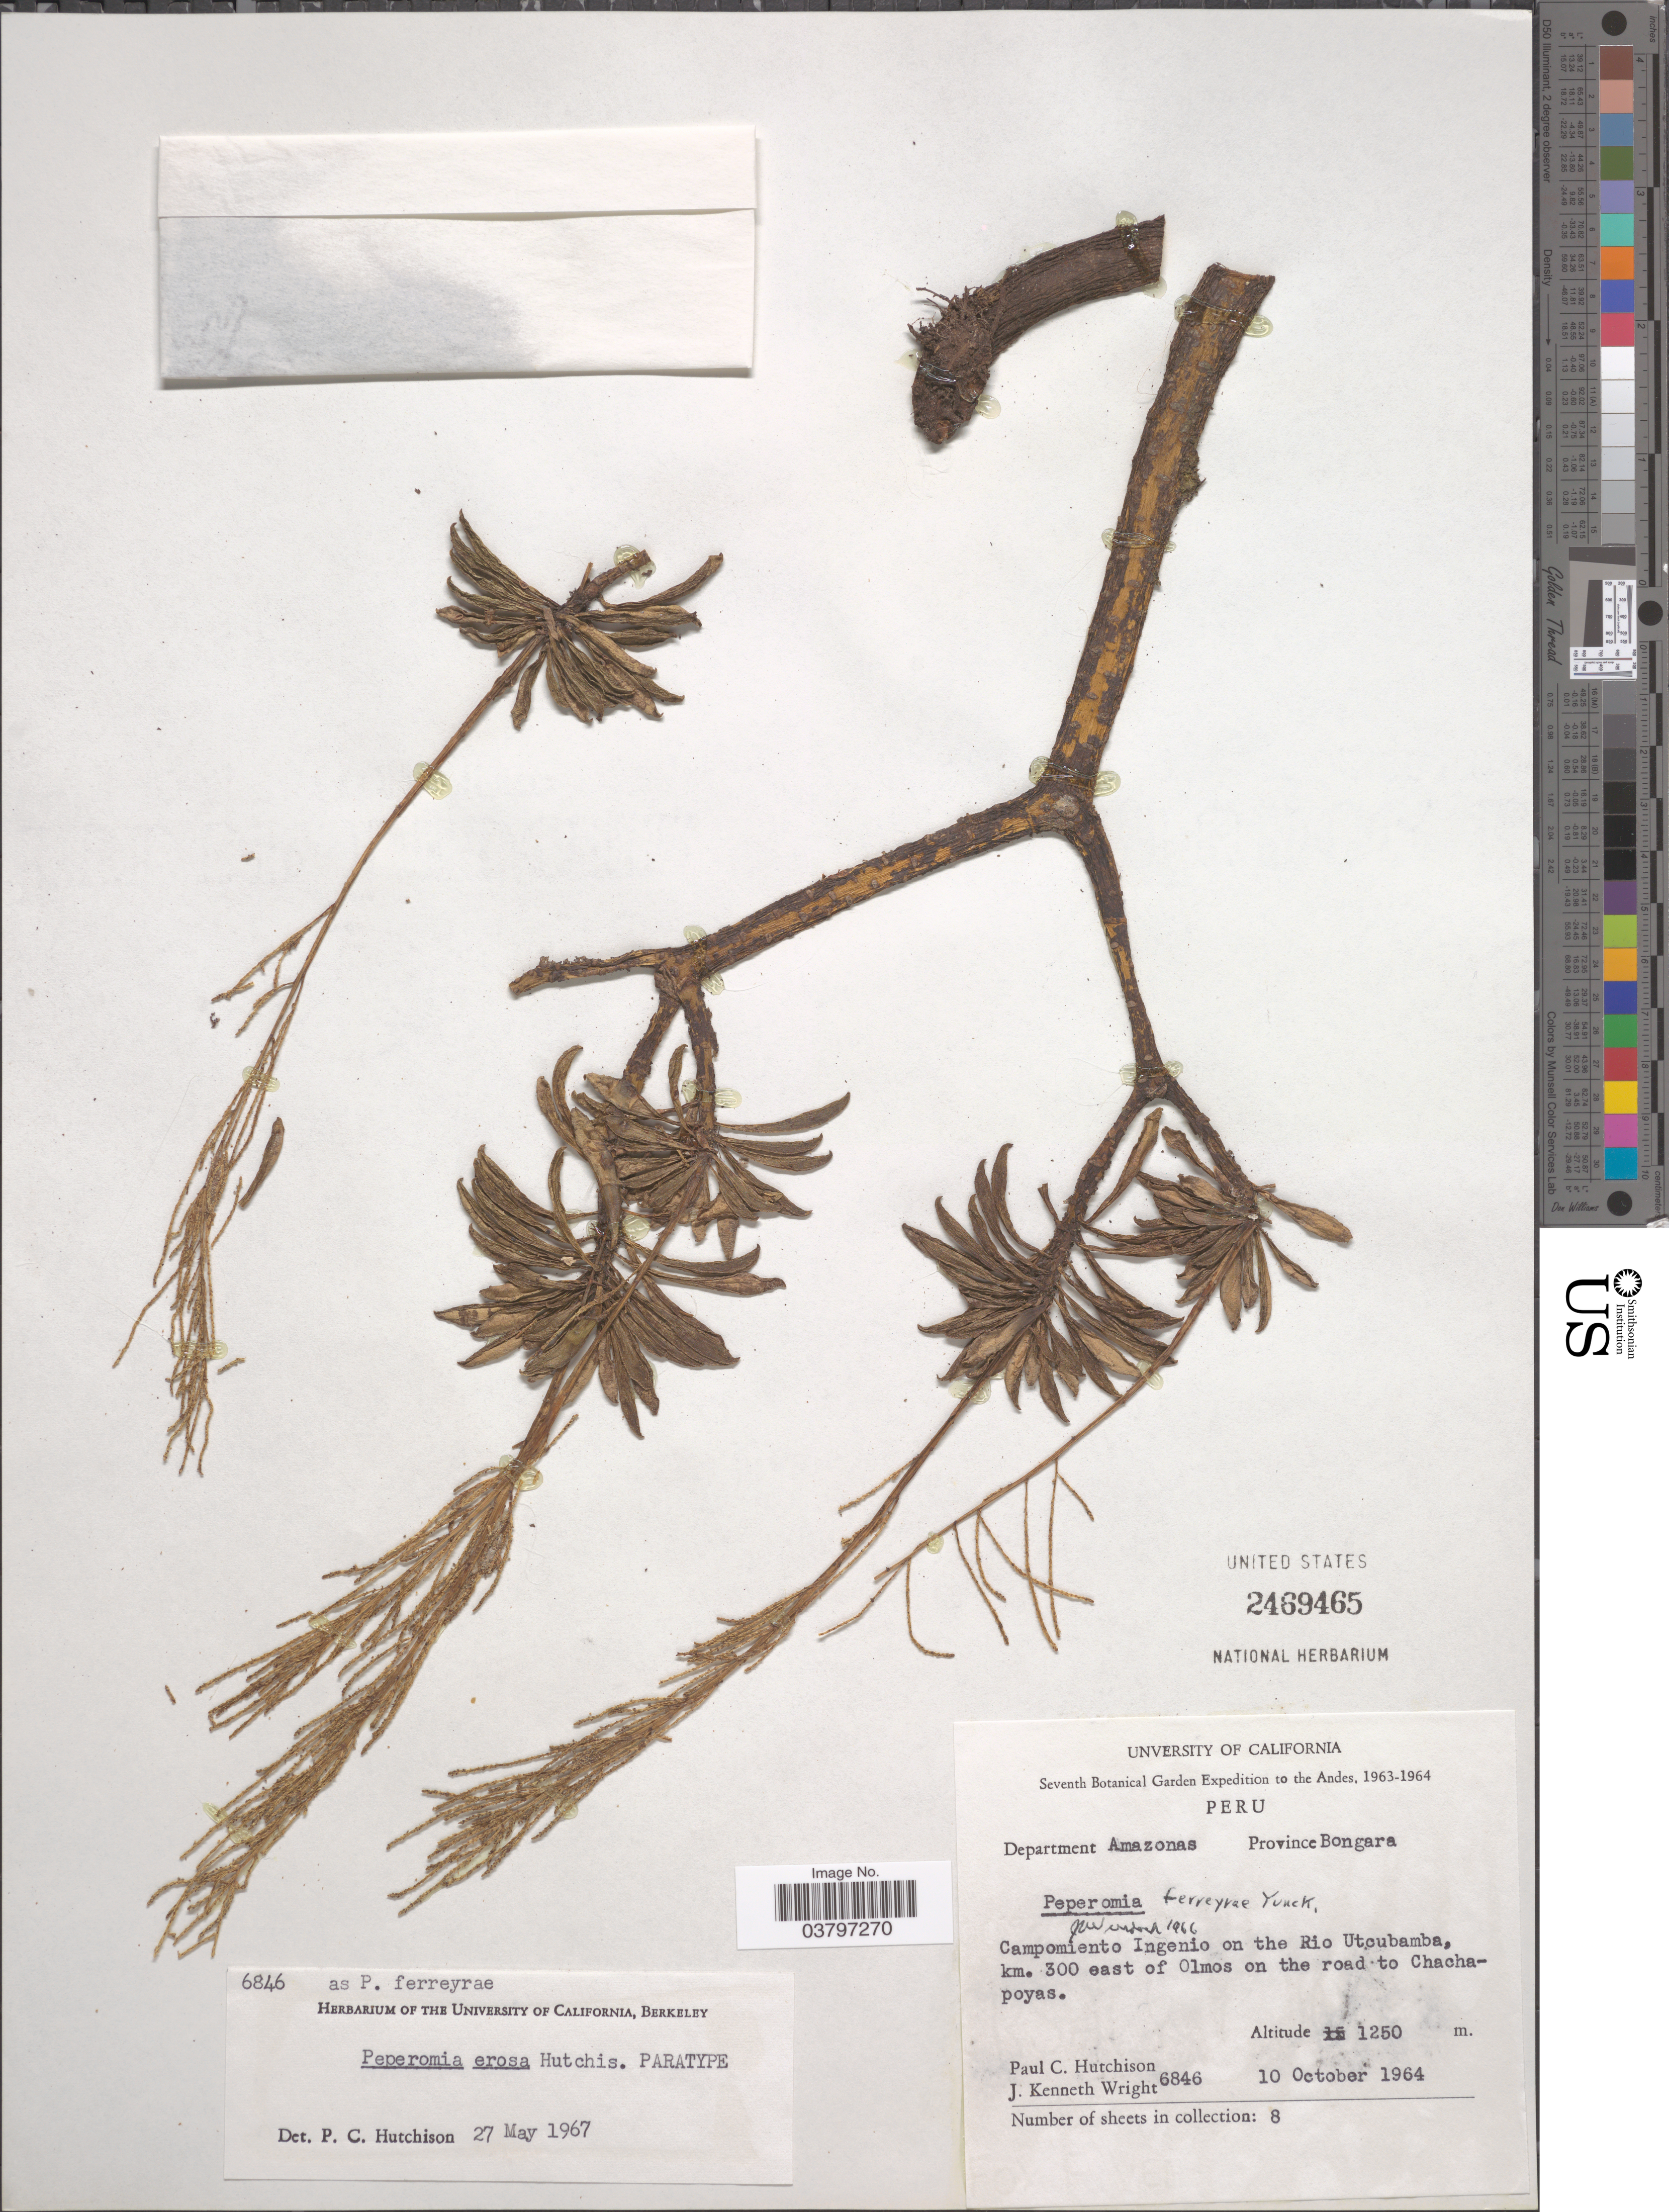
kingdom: Plantae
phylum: Tracheophyta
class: Magnoliopsida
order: Piperales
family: Piperaceae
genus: Peperomia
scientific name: Peperomia erosa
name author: Hutchison ex Pino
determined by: Pino, Guillermo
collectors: P. C. Hutchison & J. K. Wright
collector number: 6846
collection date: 1964-10-10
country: Peru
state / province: Amazonas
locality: The Andes. Department Amazonas. Province Bongara. Campomiento Ingenio on the Rio Utcubamba, km. 300 east of Olmos on the road to Chachapoyas.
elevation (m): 1250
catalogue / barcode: US 2469465